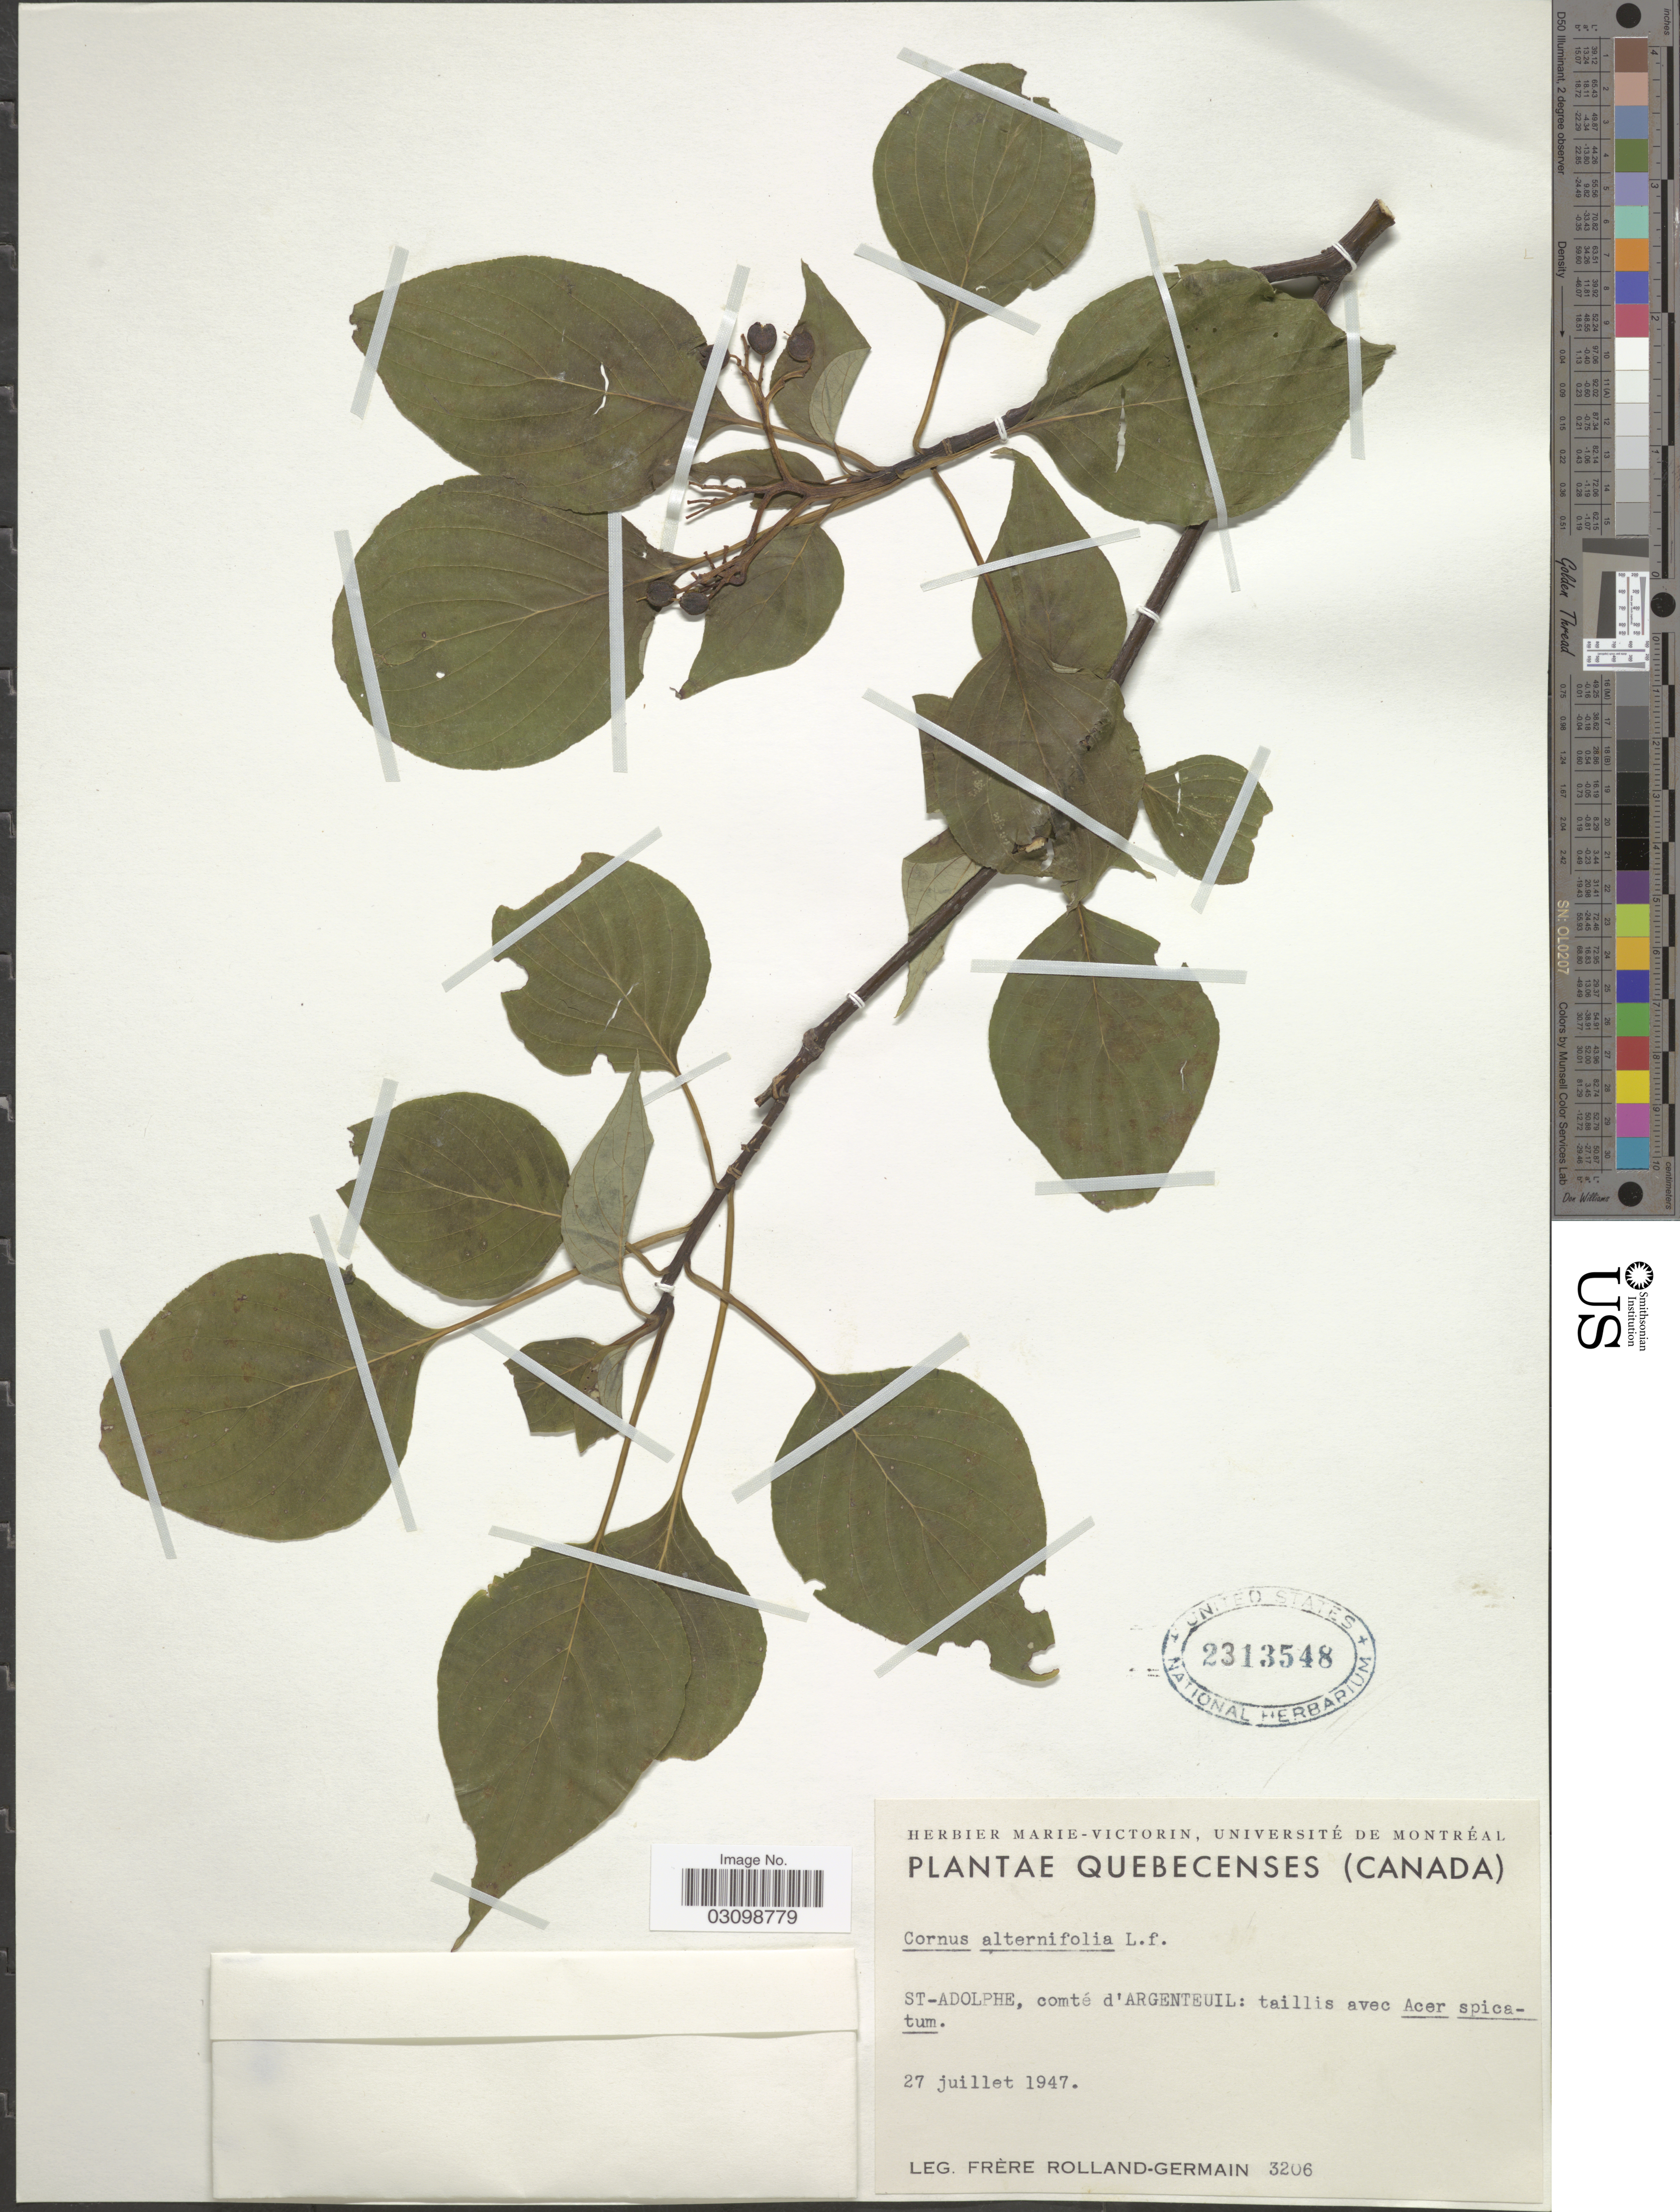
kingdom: Plantae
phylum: Tracheophyta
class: Magnoliopsida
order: Cornales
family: Cornaceae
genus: Cornus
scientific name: Cornus alternifolia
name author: L.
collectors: Rolland-Germain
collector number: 3206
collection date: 1947-07-27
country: Canada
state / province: Quebec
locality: Quebecenses. St-Adolphe, comté d'Argenteuil.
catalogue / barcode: US 2313548